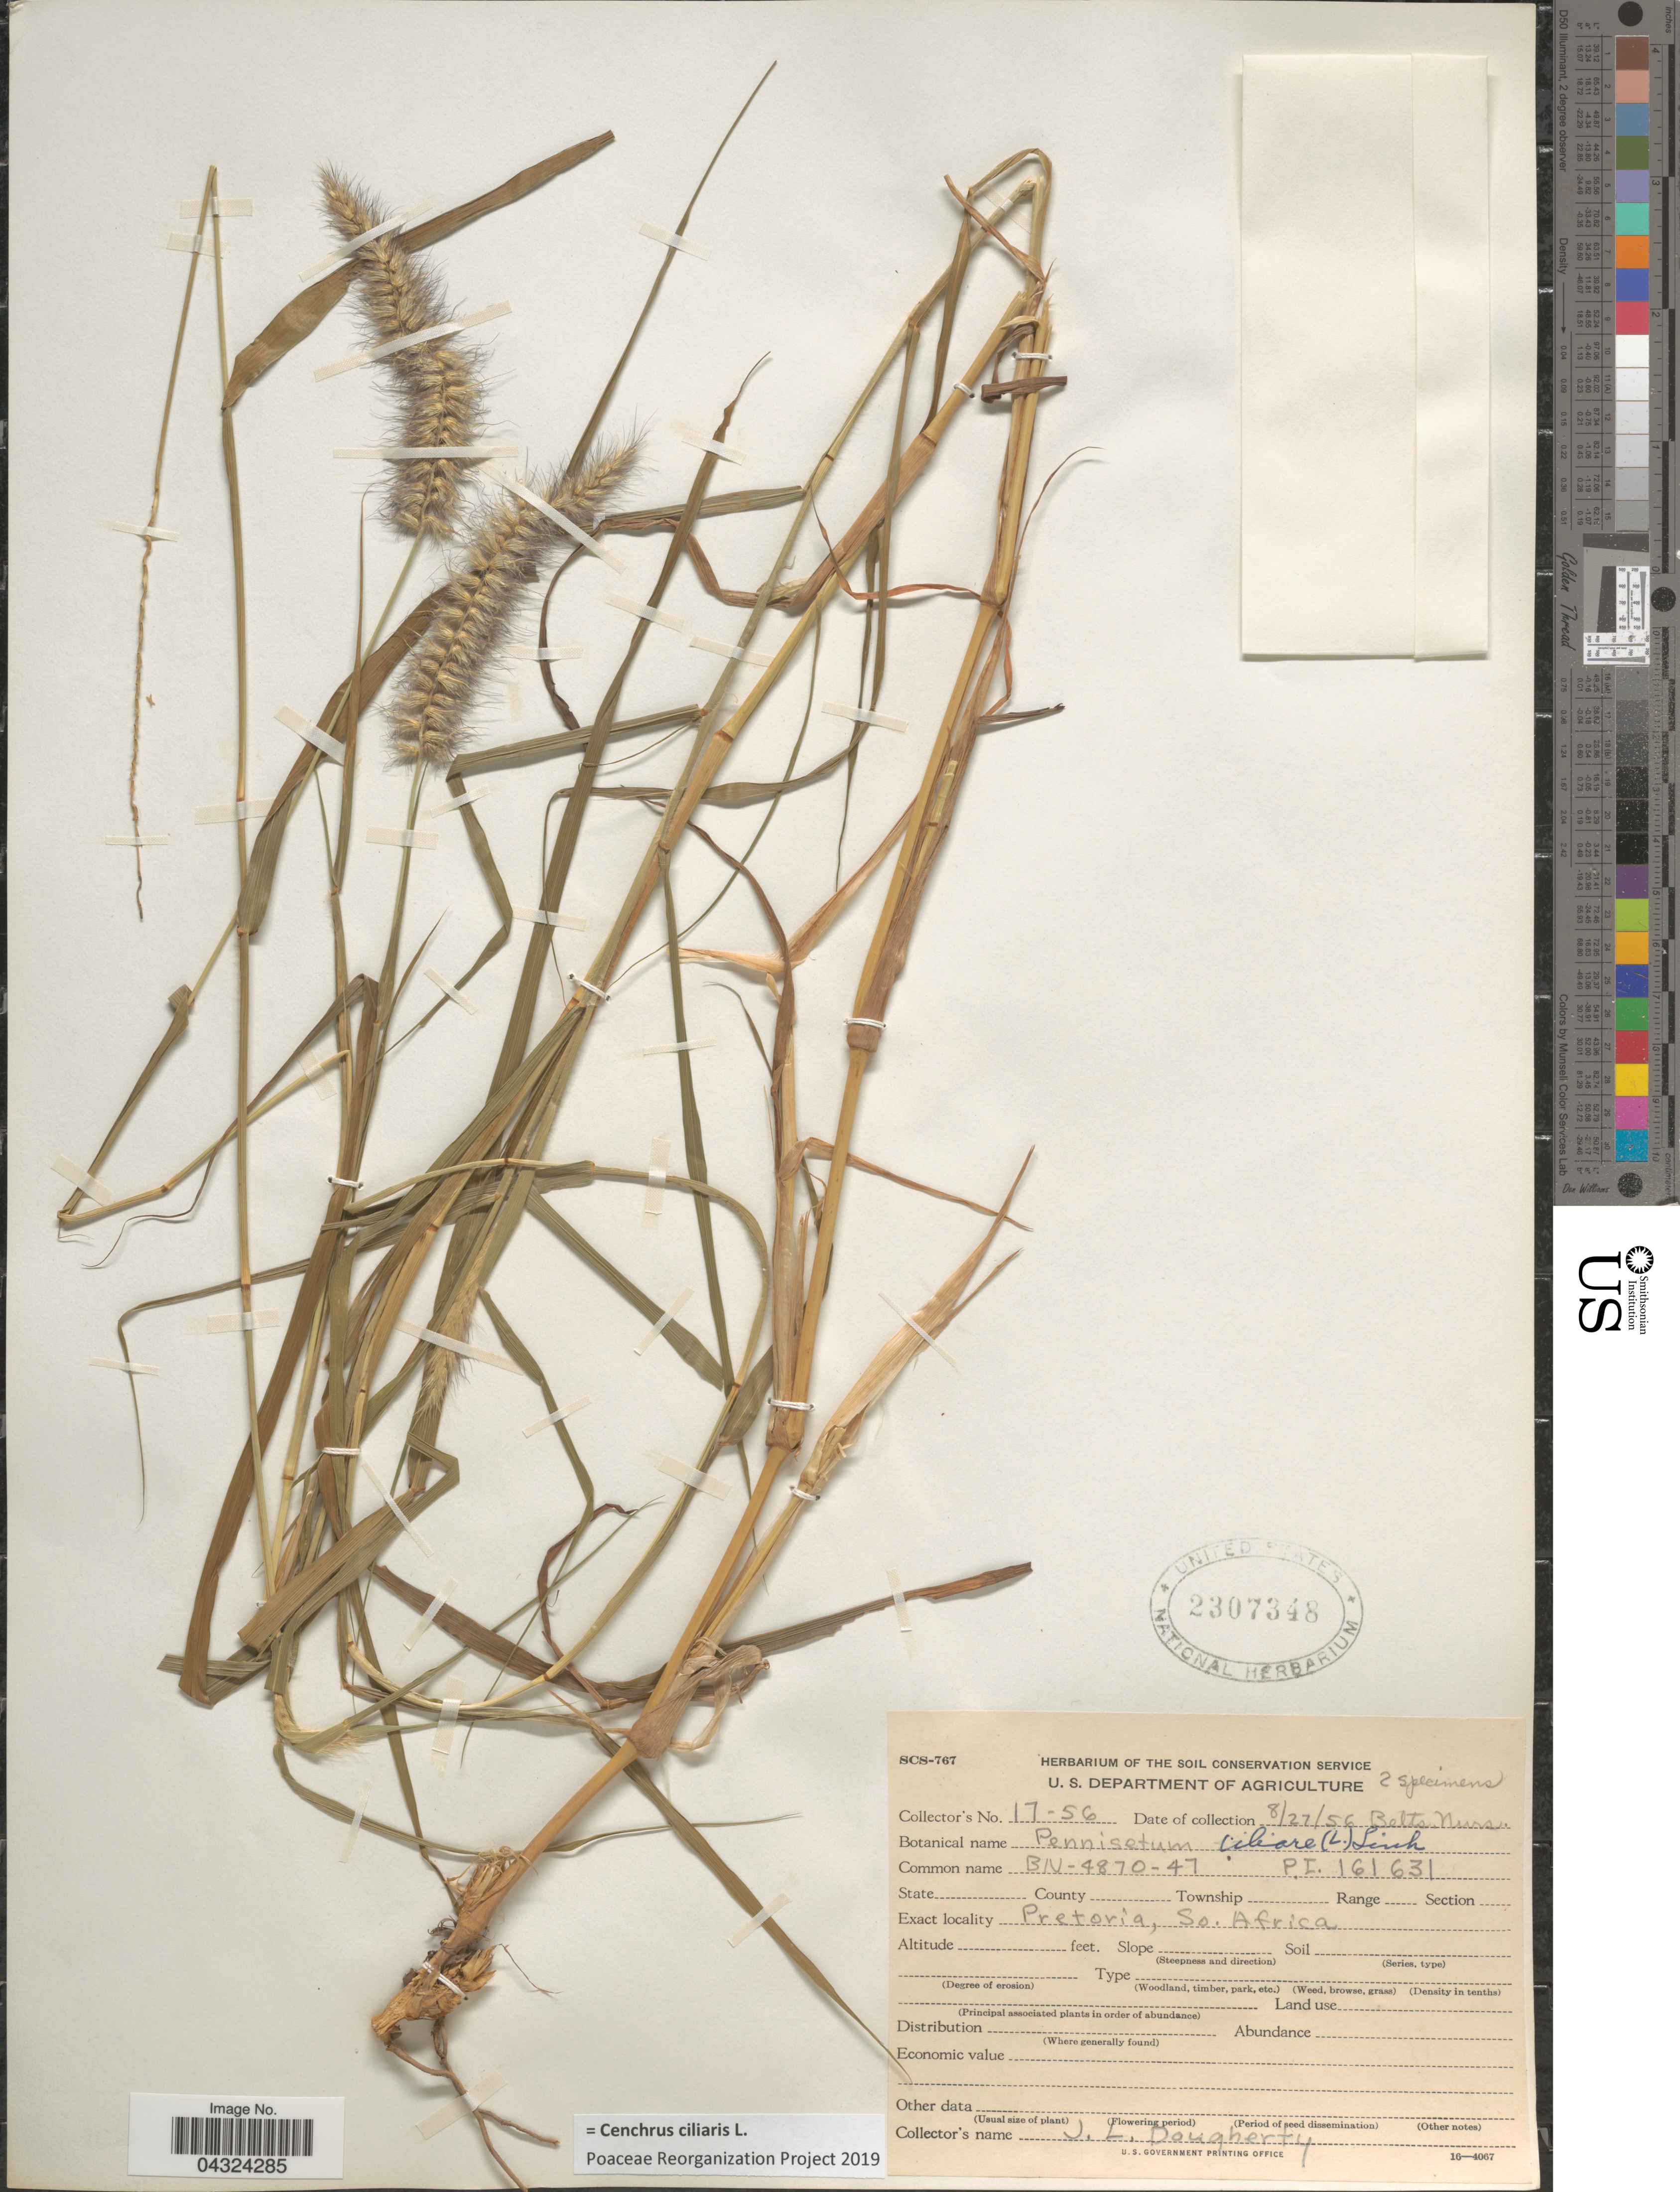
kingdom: Plantae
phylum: Tracheophyta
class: Liliopsida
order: Poales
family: Poaceae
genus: Cenchrus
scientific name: Cenchrus ciliaris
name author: L.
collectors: J. Dougherty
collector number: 17-56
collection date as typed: Transcribed d/m/y: 27/8/56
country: United States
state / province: Maryland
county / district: Prince George's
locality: Belts. Nurs. Bn-4870-47.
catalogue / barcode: US 2307348